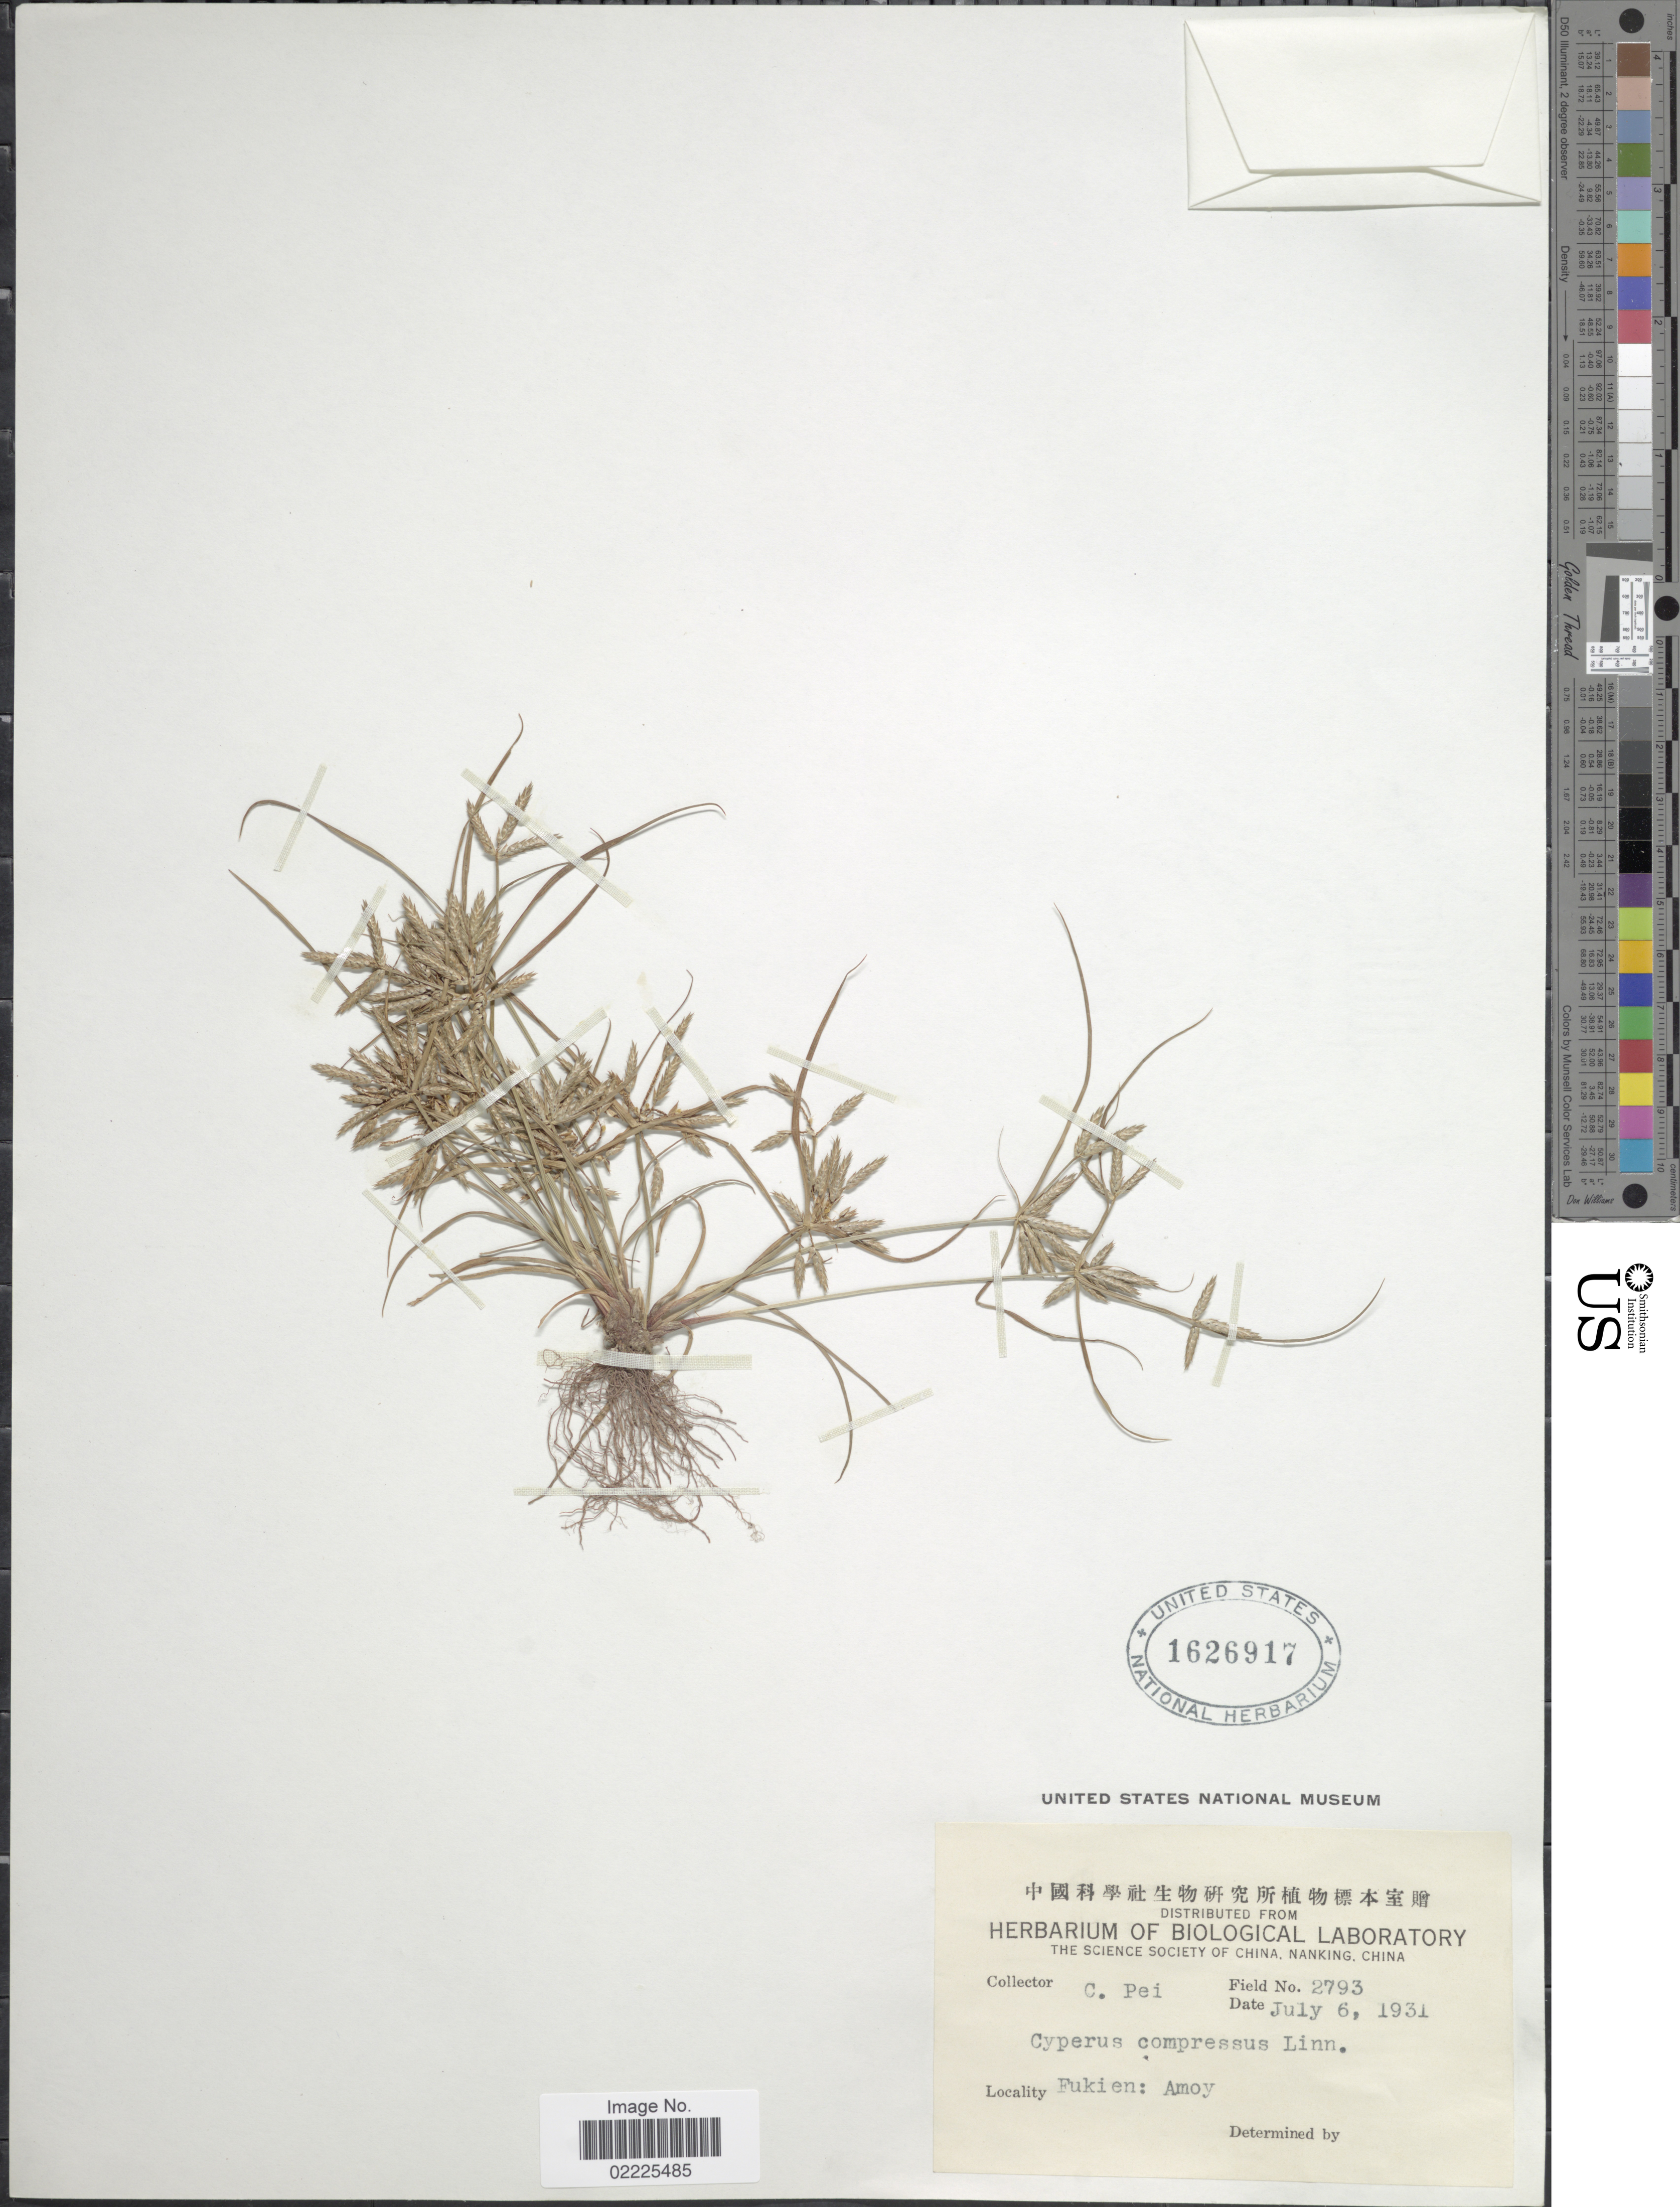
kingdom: Plantae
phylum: Tracheophyta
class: Liliopsida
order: Poales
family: Cyperaceae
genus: Cyperus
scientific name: Cyperus compressus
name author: L.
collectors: C. P'ei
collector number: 2793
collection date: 1931-07-06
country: China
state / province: Fujian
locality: Amoy, Fukien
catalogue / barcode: US 1626917